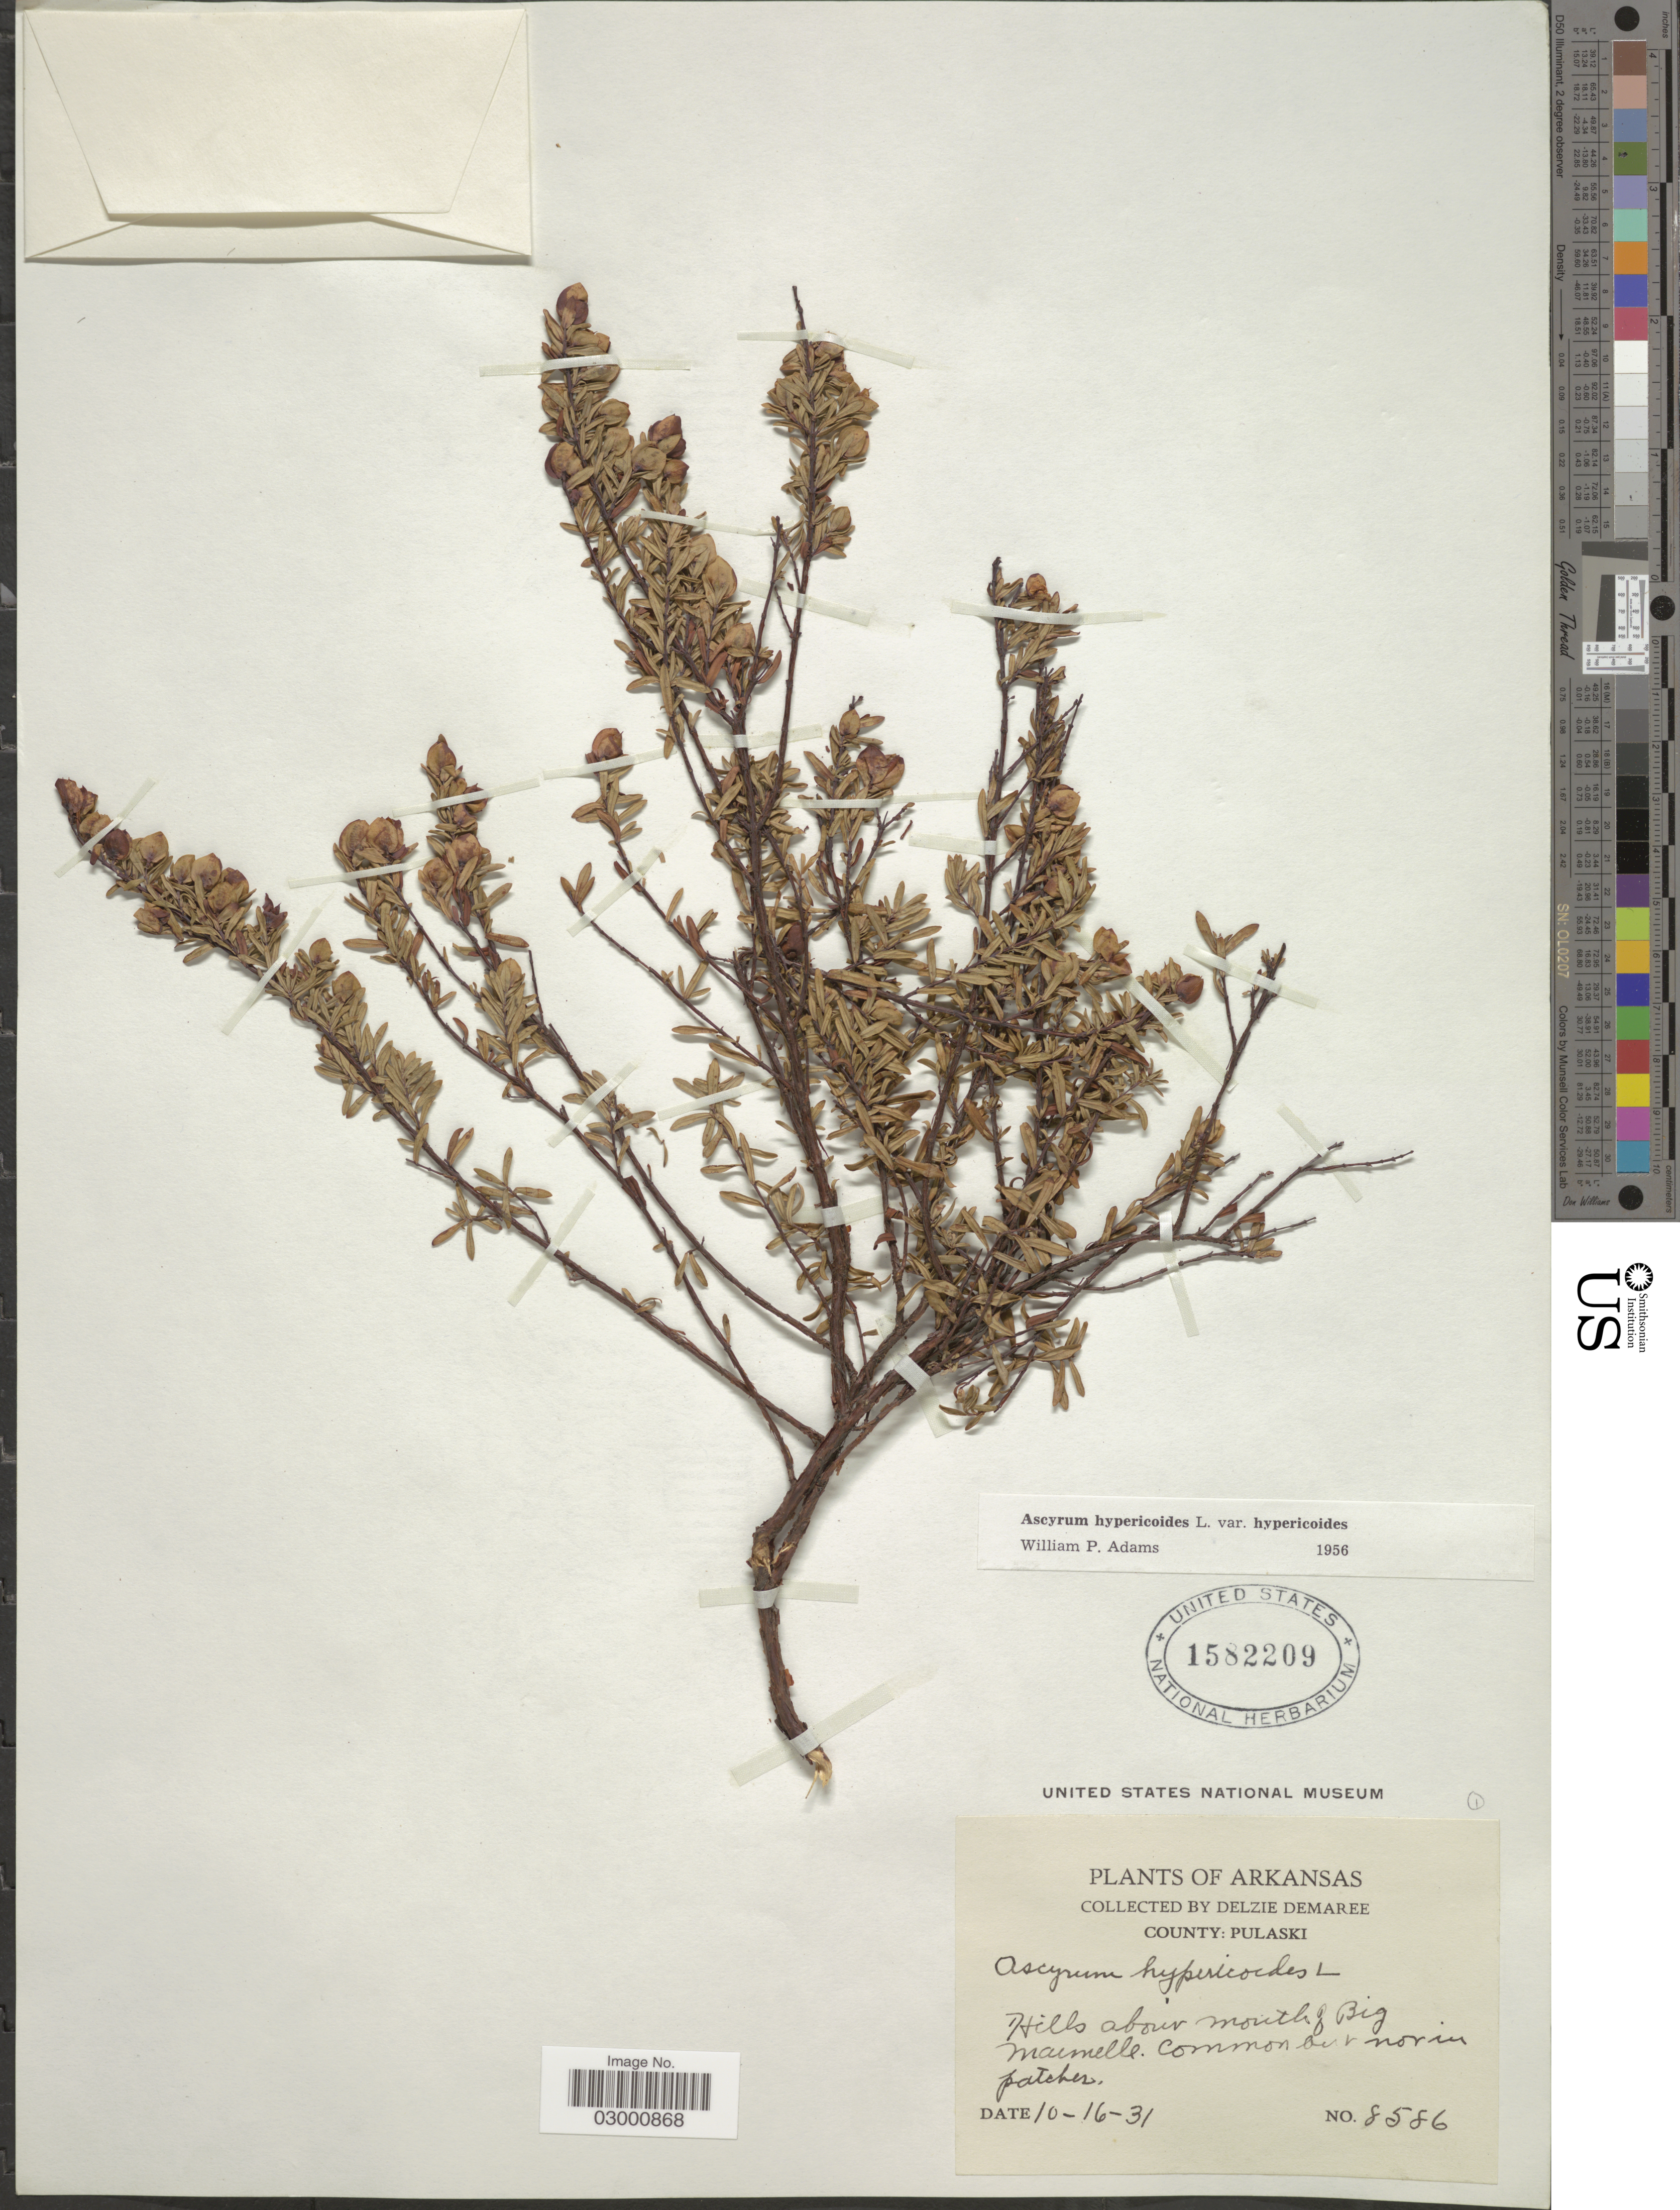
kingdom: Plantae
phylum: Tracheophyta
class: Magnoliopsida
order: Malpighiales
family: Hypericaceae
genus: Hypericum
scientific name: Hypericum hypericoides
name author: (L.) Crantz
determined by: Strong, Mark T., (BOT), Smithsonian Institution - National Museum of Natural History (UNITED STATES)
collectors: D. Demaree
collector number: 8586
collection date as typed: Transcribed d/m/y: 16/10/31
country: United States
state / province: Arkansas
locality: County: Pulaski. Hills above mouth of Big Maumelle.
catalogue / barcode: US 1582209